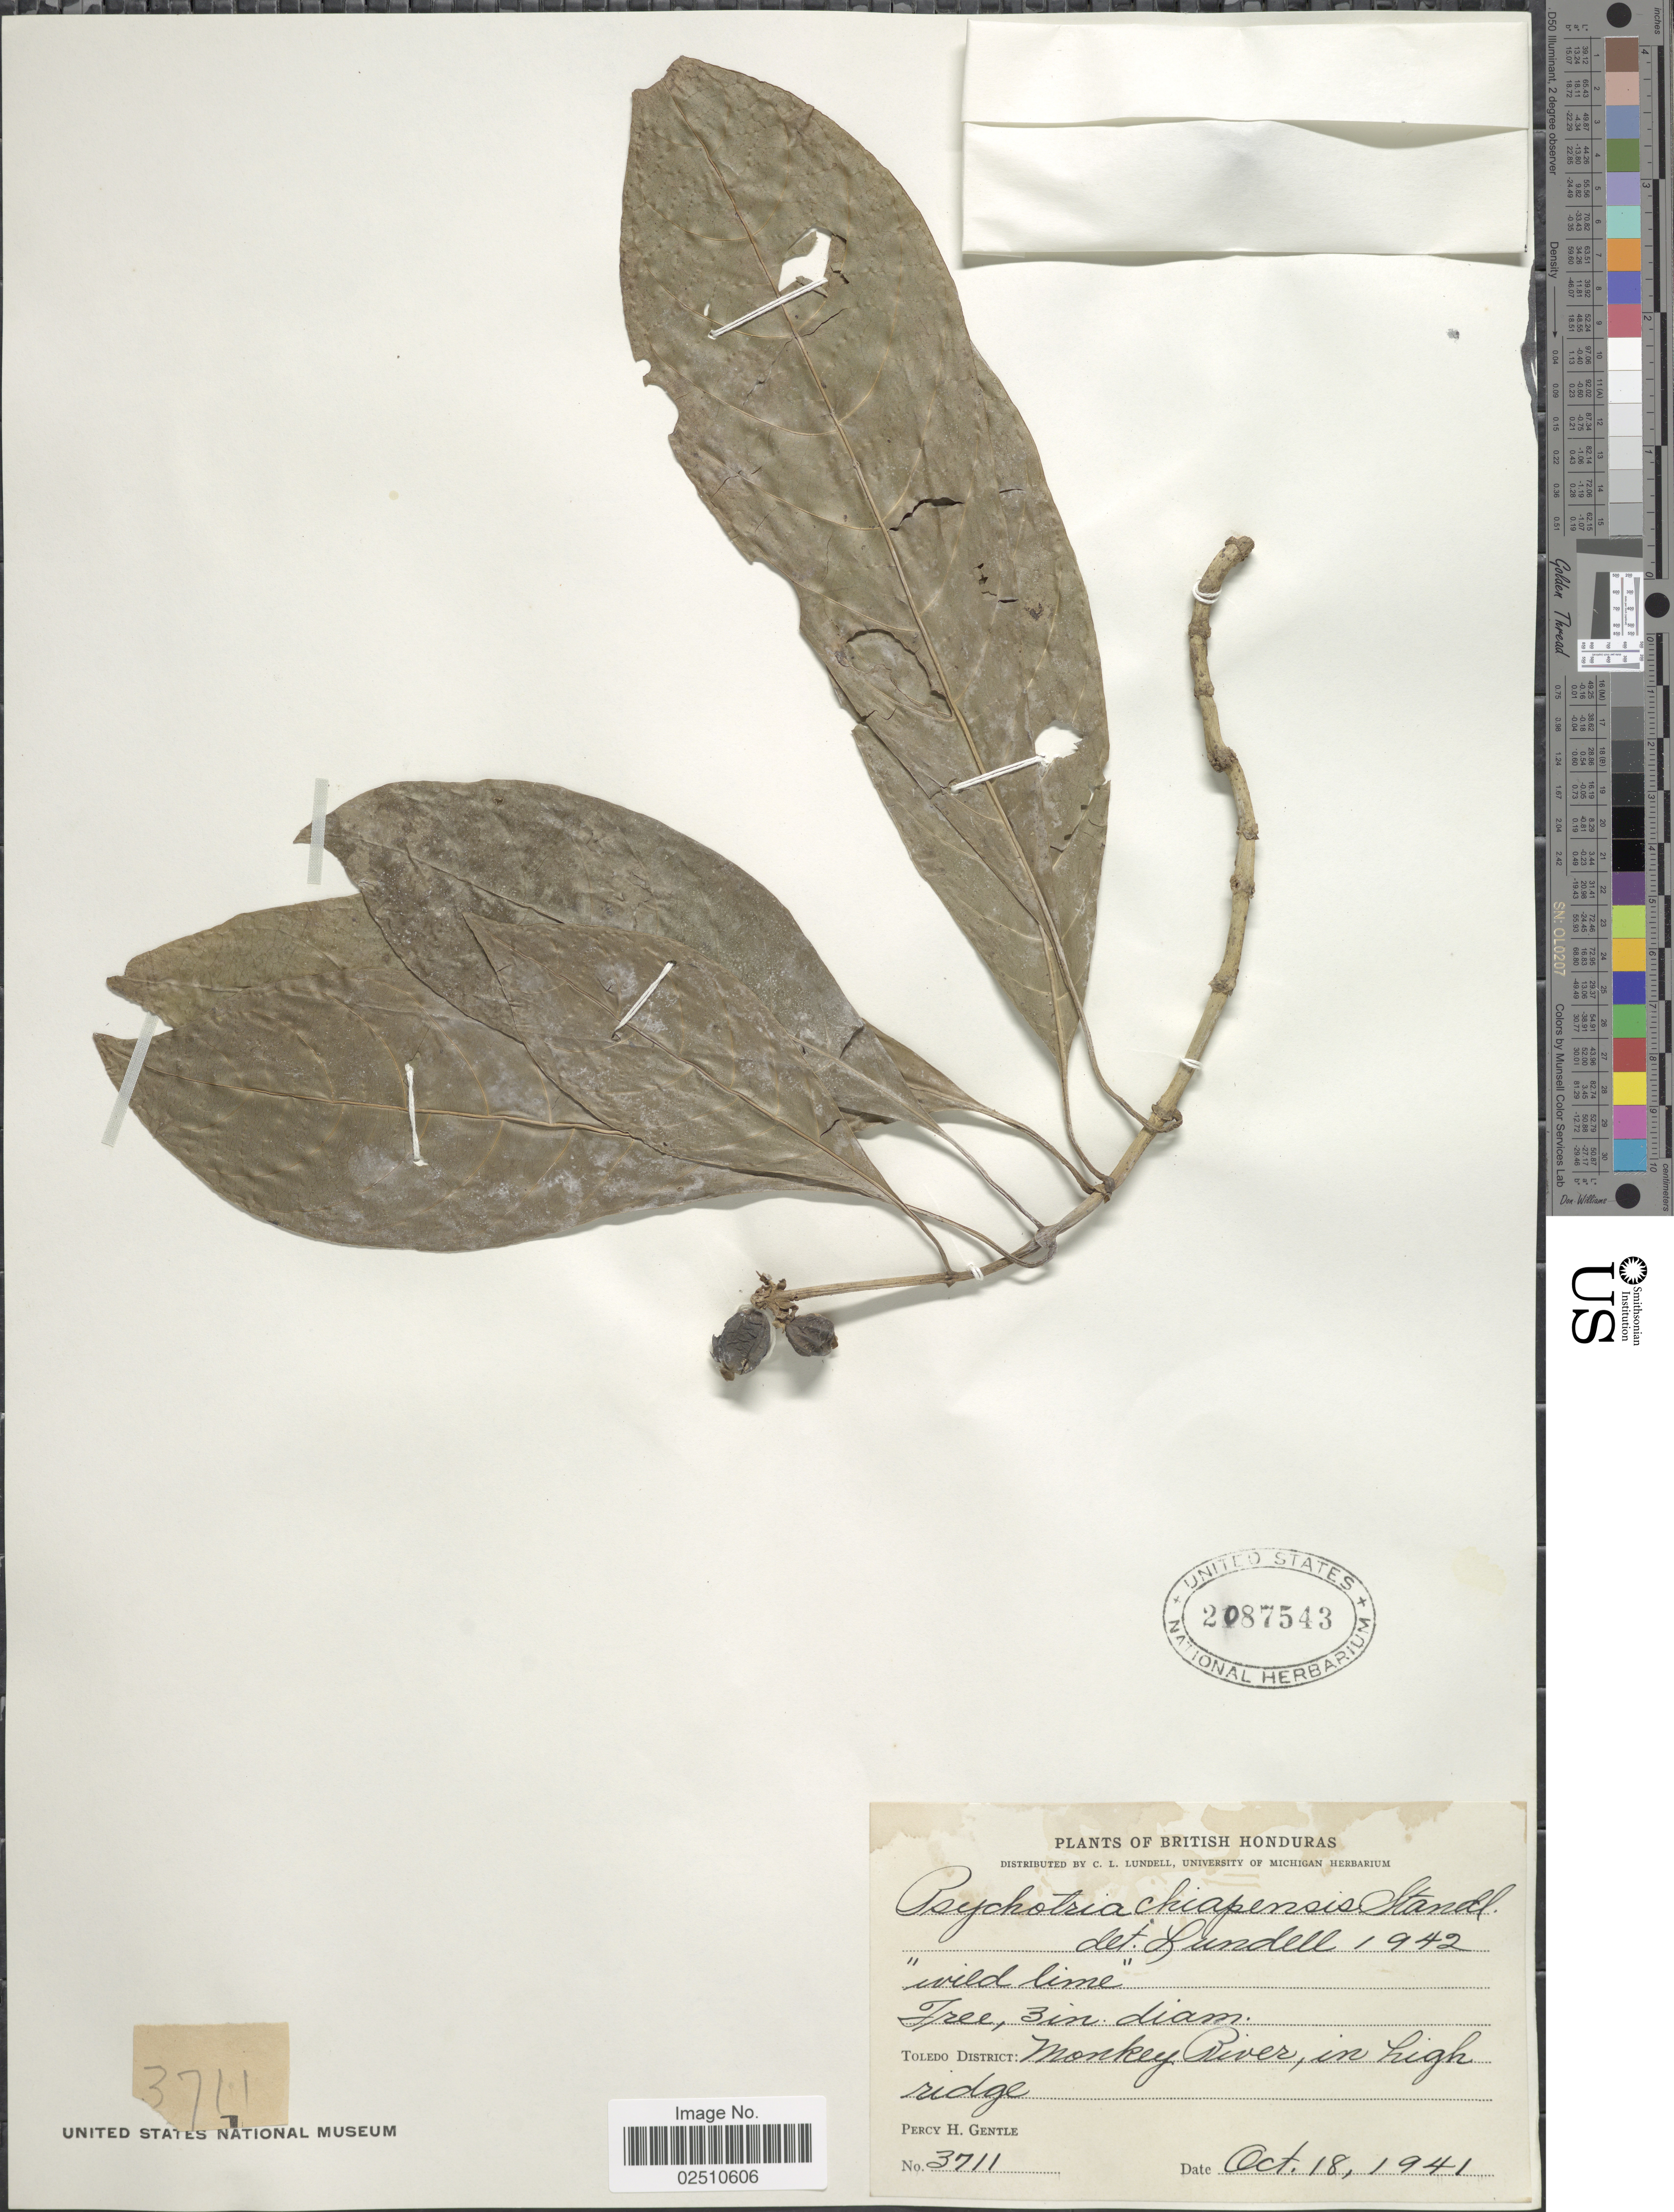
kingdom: Plantae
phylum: Tracheophyta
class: Magnoliopsida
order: Gentianales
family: Rubiaceae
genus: Psychotria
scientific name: Psychotria chiapensis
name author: Standl.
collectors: P. H. Gentle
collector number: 3711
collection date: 1941-10-18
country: Belize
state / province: Toledo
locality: British Honduras, Monkey River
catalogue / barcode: US 2087543